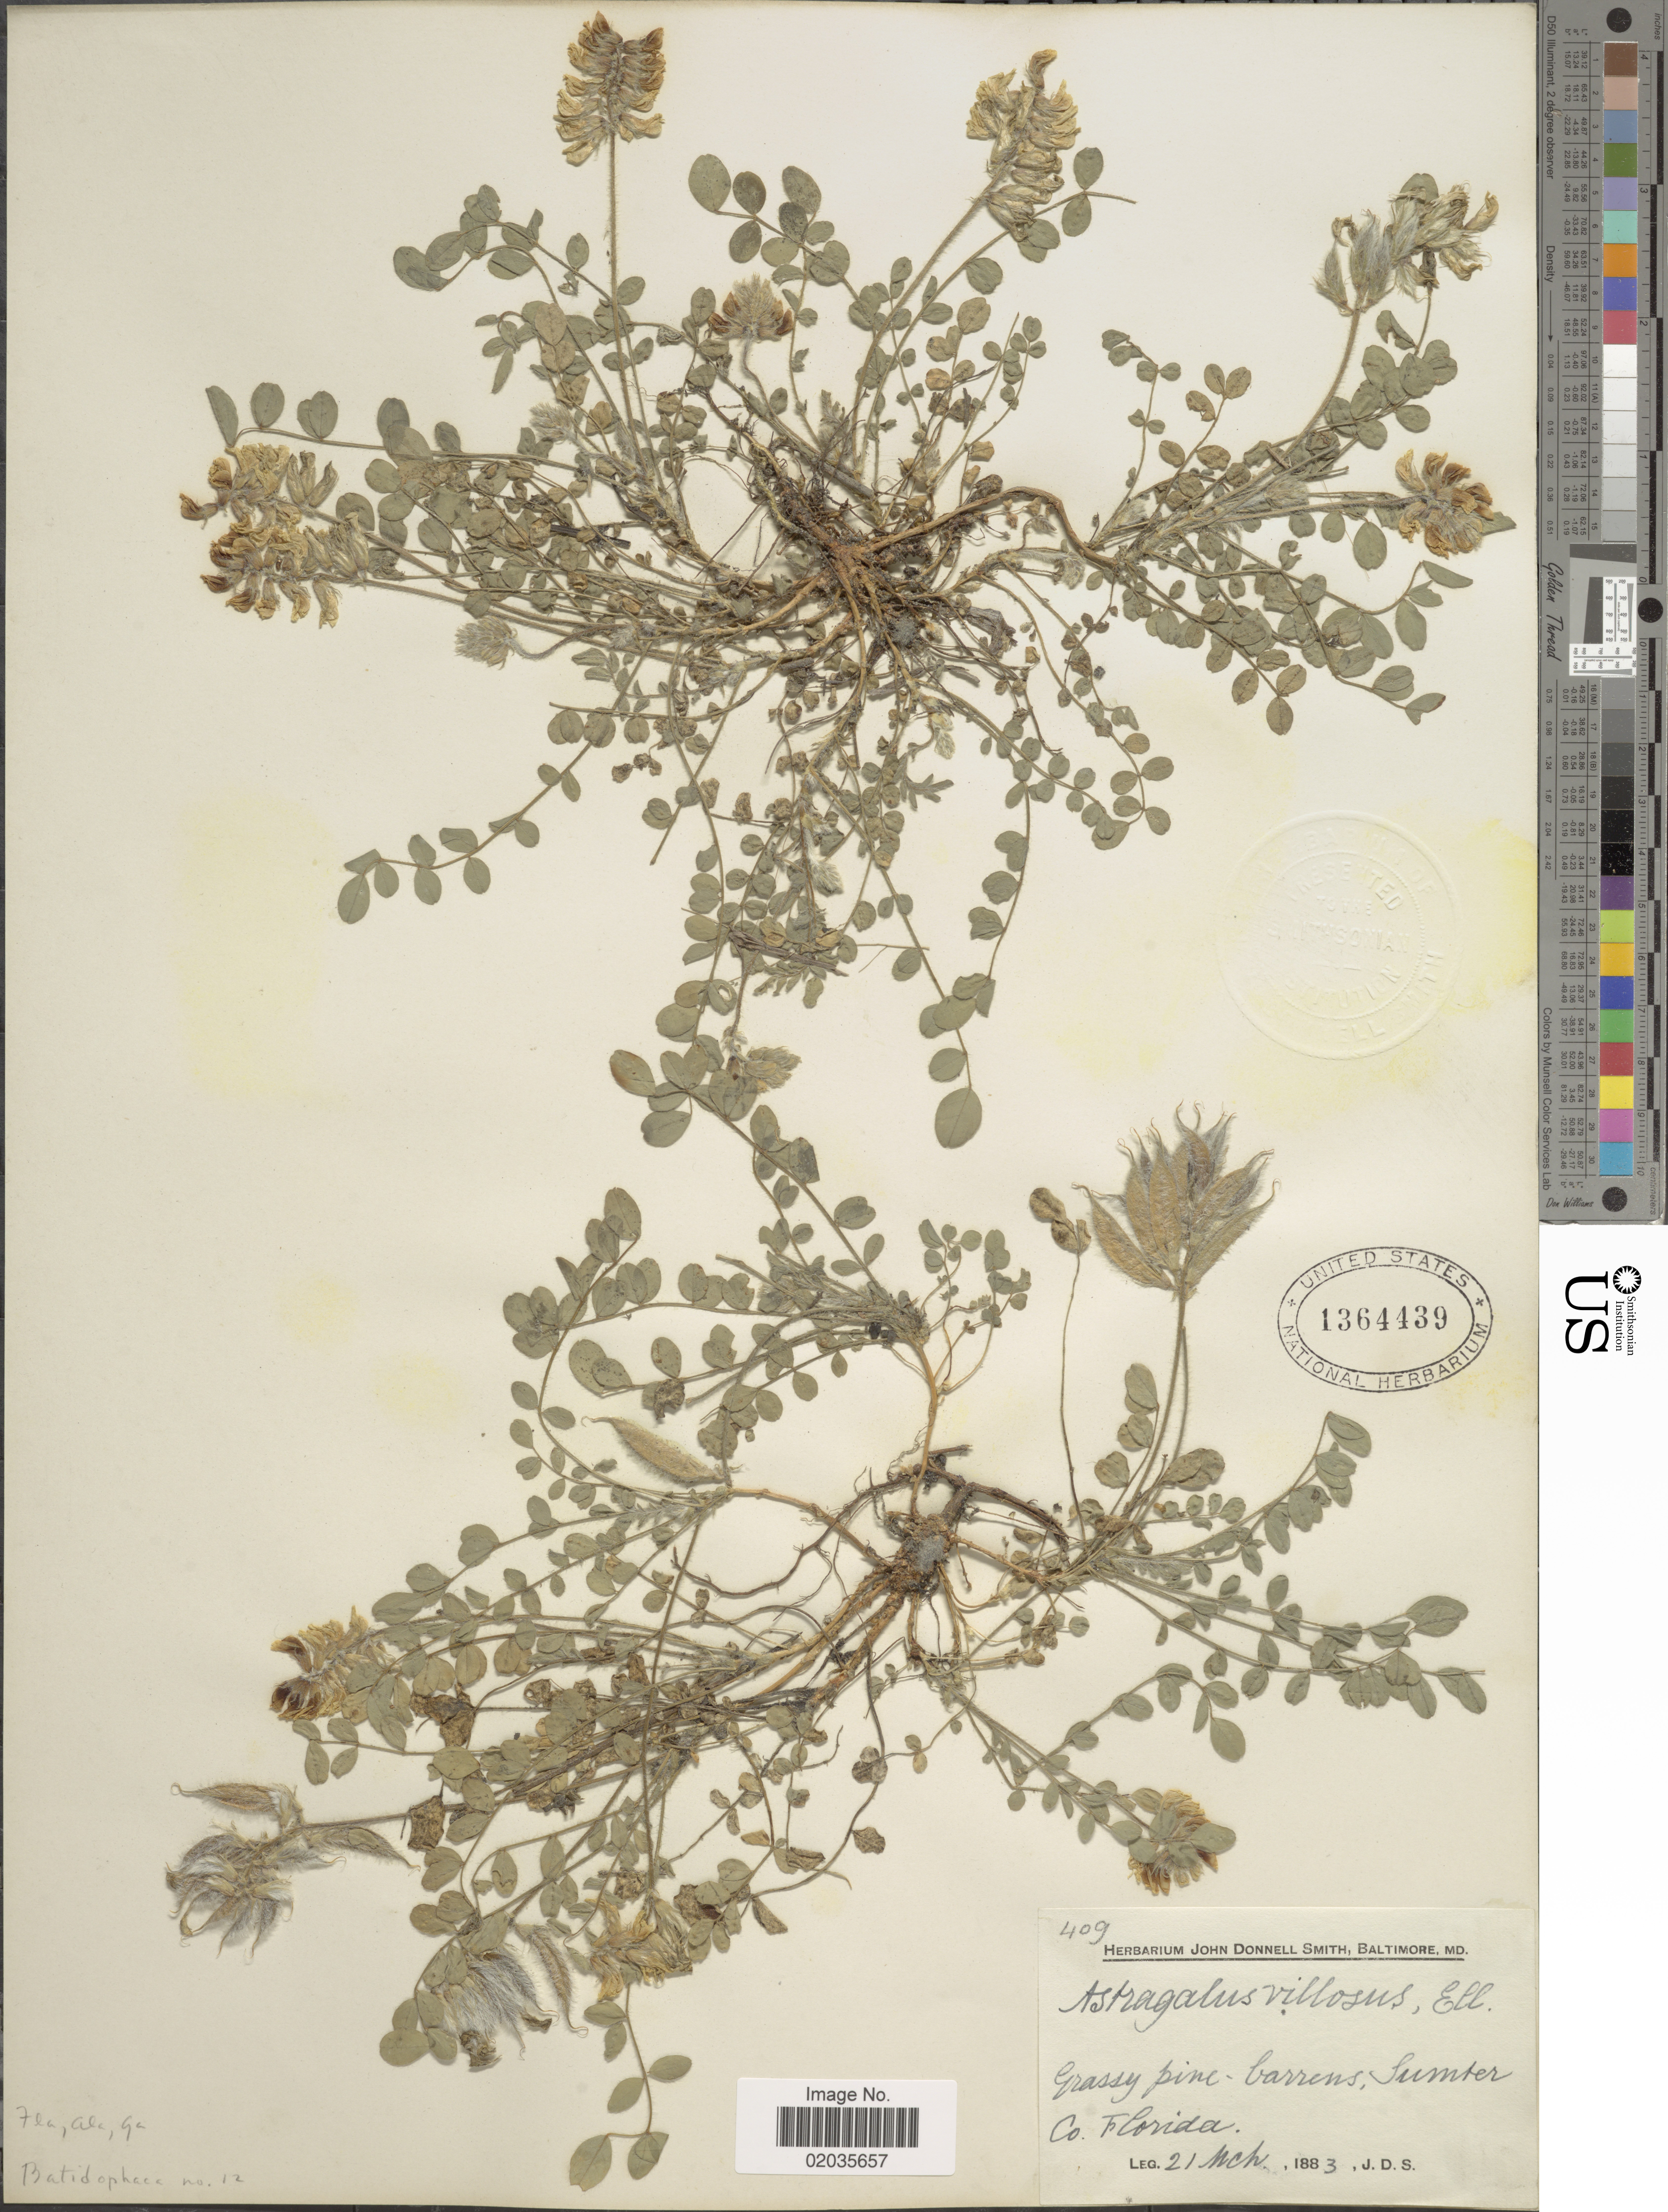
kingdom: Plantae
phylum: Tracheophyta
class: Magnoliopsida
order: Fabales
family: Fabaceae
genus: Astragalus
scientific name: Astragalus villosus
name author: Michx.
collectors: J. Donnell Smith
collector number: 409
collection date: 1883-03-21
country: United States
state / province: Florida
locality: Sumter Co.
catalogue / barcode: US 1364439